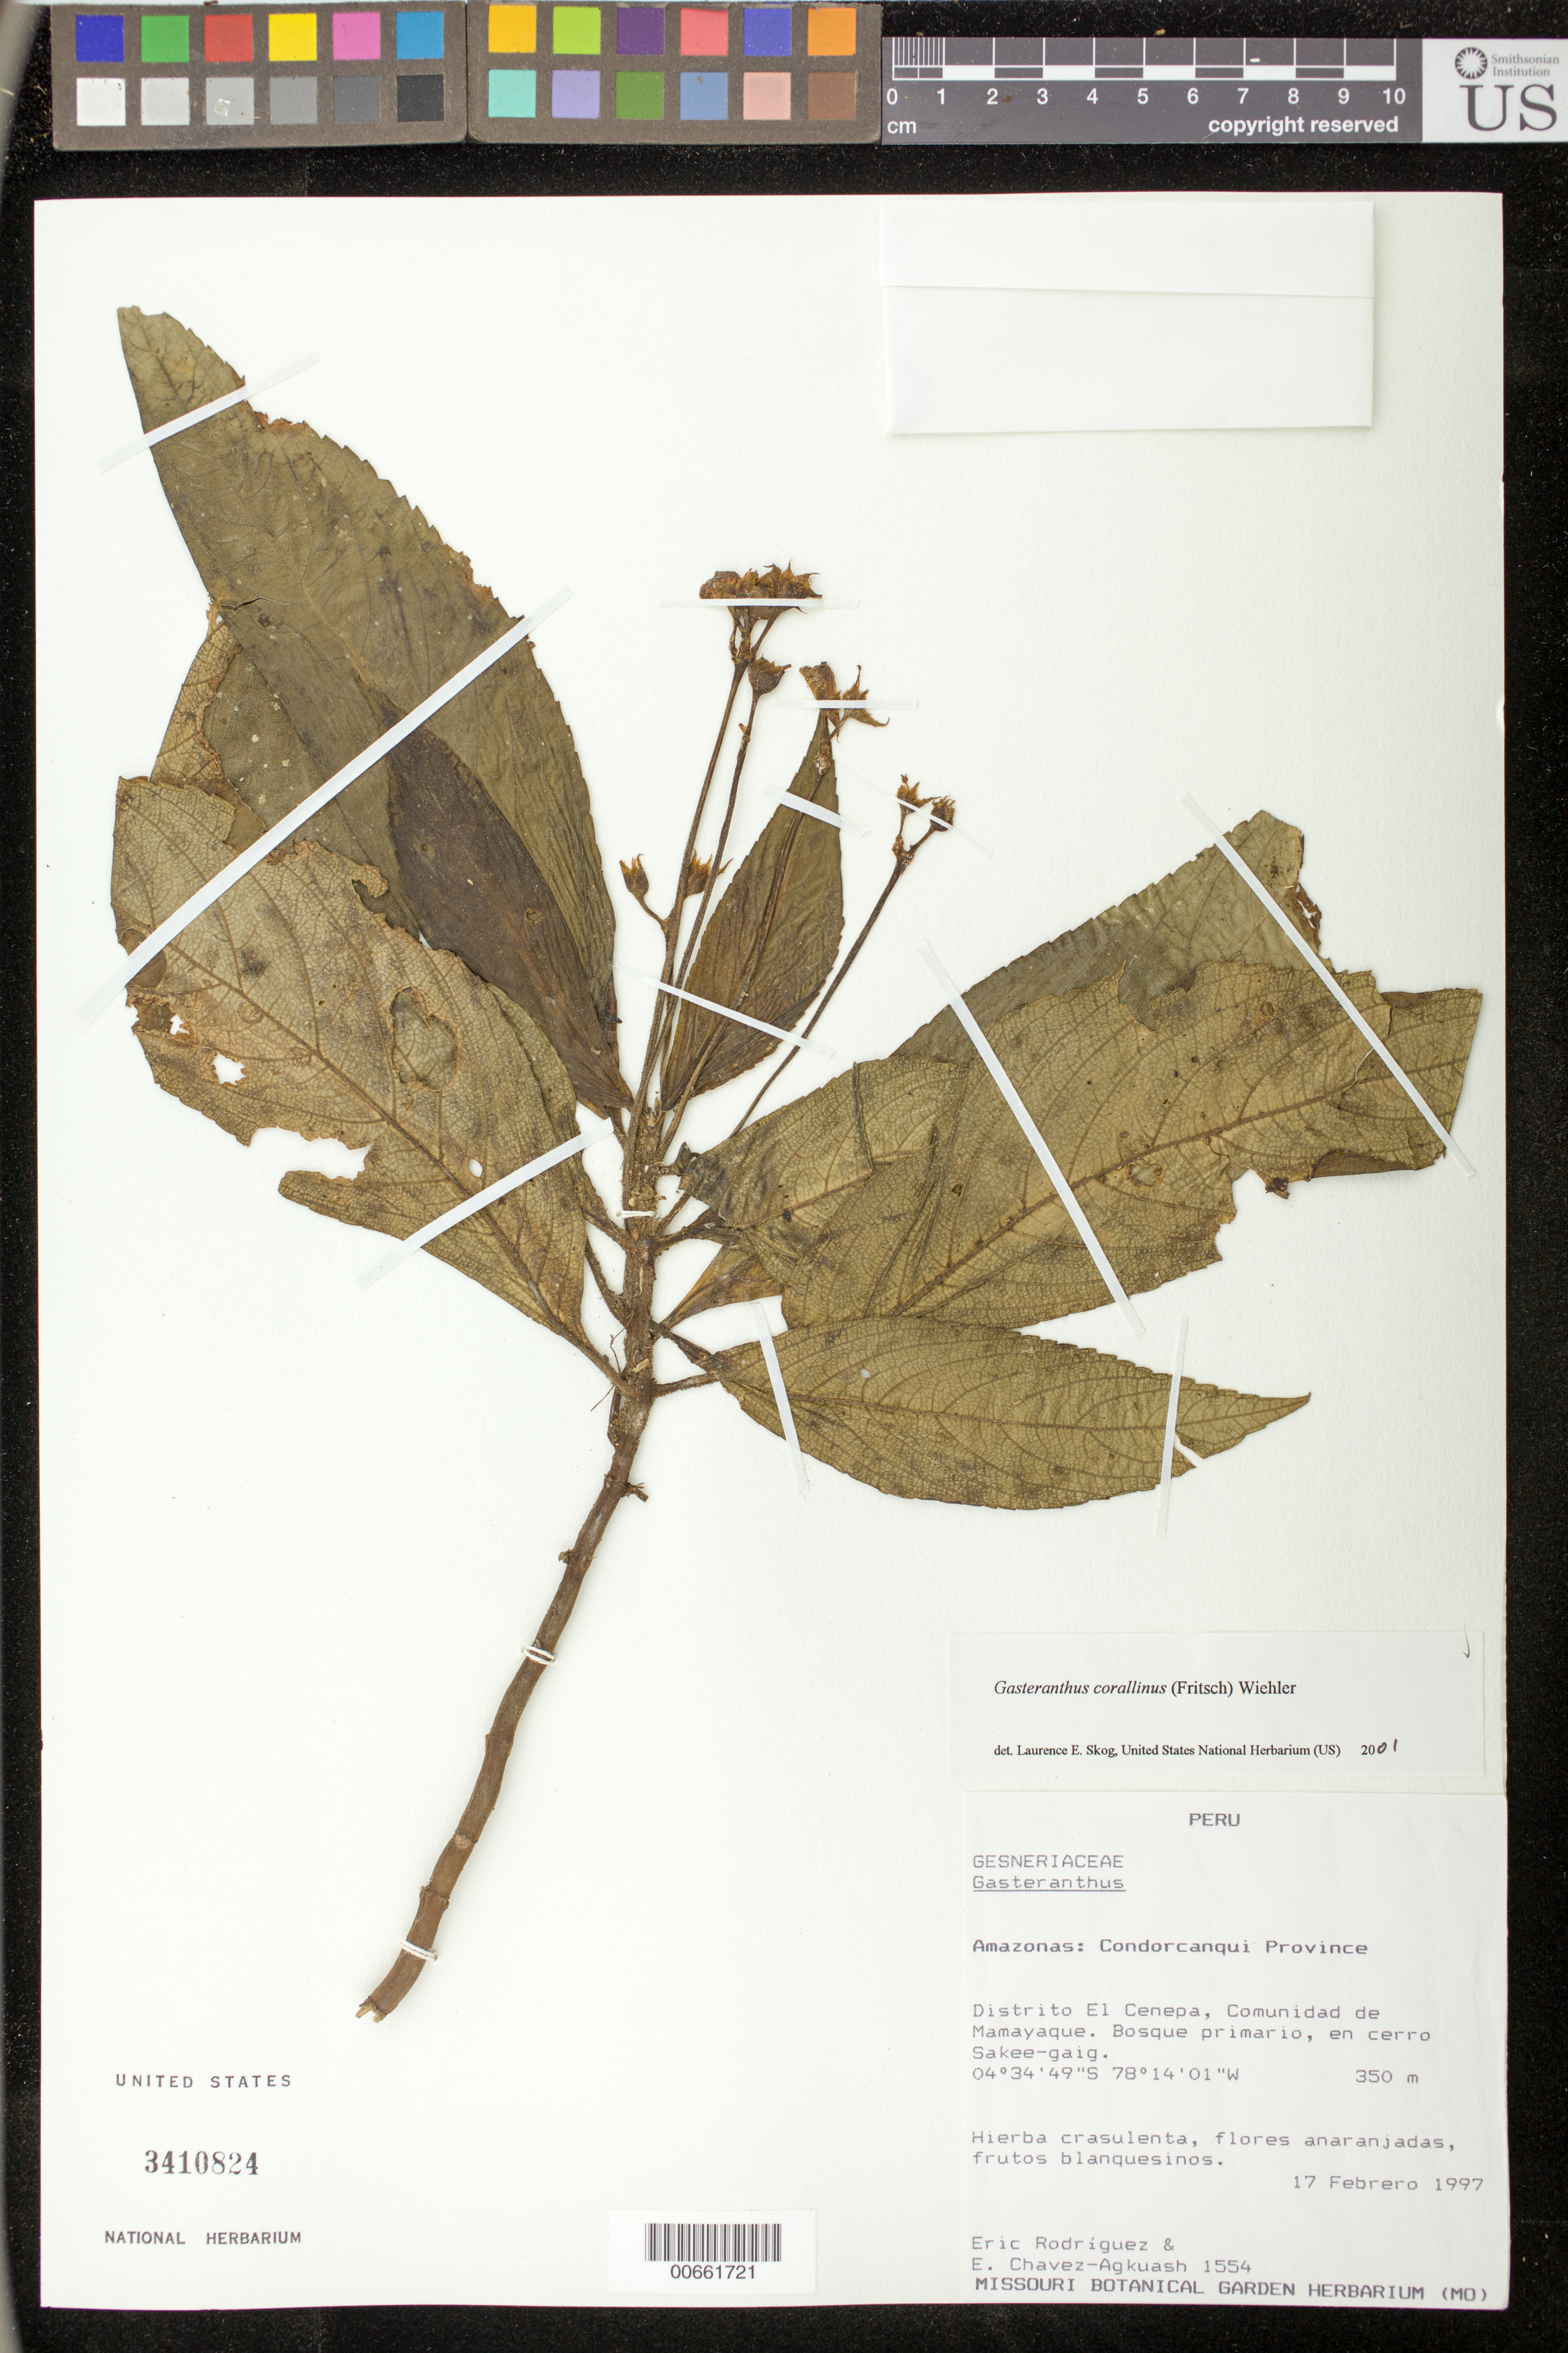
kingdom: Plantae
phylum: Tracheophyta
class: Magnoliopsida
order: Lamiales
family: Gesneriaceae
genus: Gasteranthus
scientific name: Gasteranthus corallinus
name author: (Fritsch) Wiehler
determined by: Skog, Laurence E.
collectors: E. Rodriguez & E. Chavez-Agkuash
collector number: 1554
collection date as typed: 17 Feb 1997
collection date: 1997-02-17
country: Peru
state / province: Amazonas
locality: Prov. Condorcanqui, Distrito El Cenepa, comunidad de Mamayaque, en cerro Sakee-gaig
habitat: Bosque primario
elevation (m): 350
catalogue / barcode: US 3410824